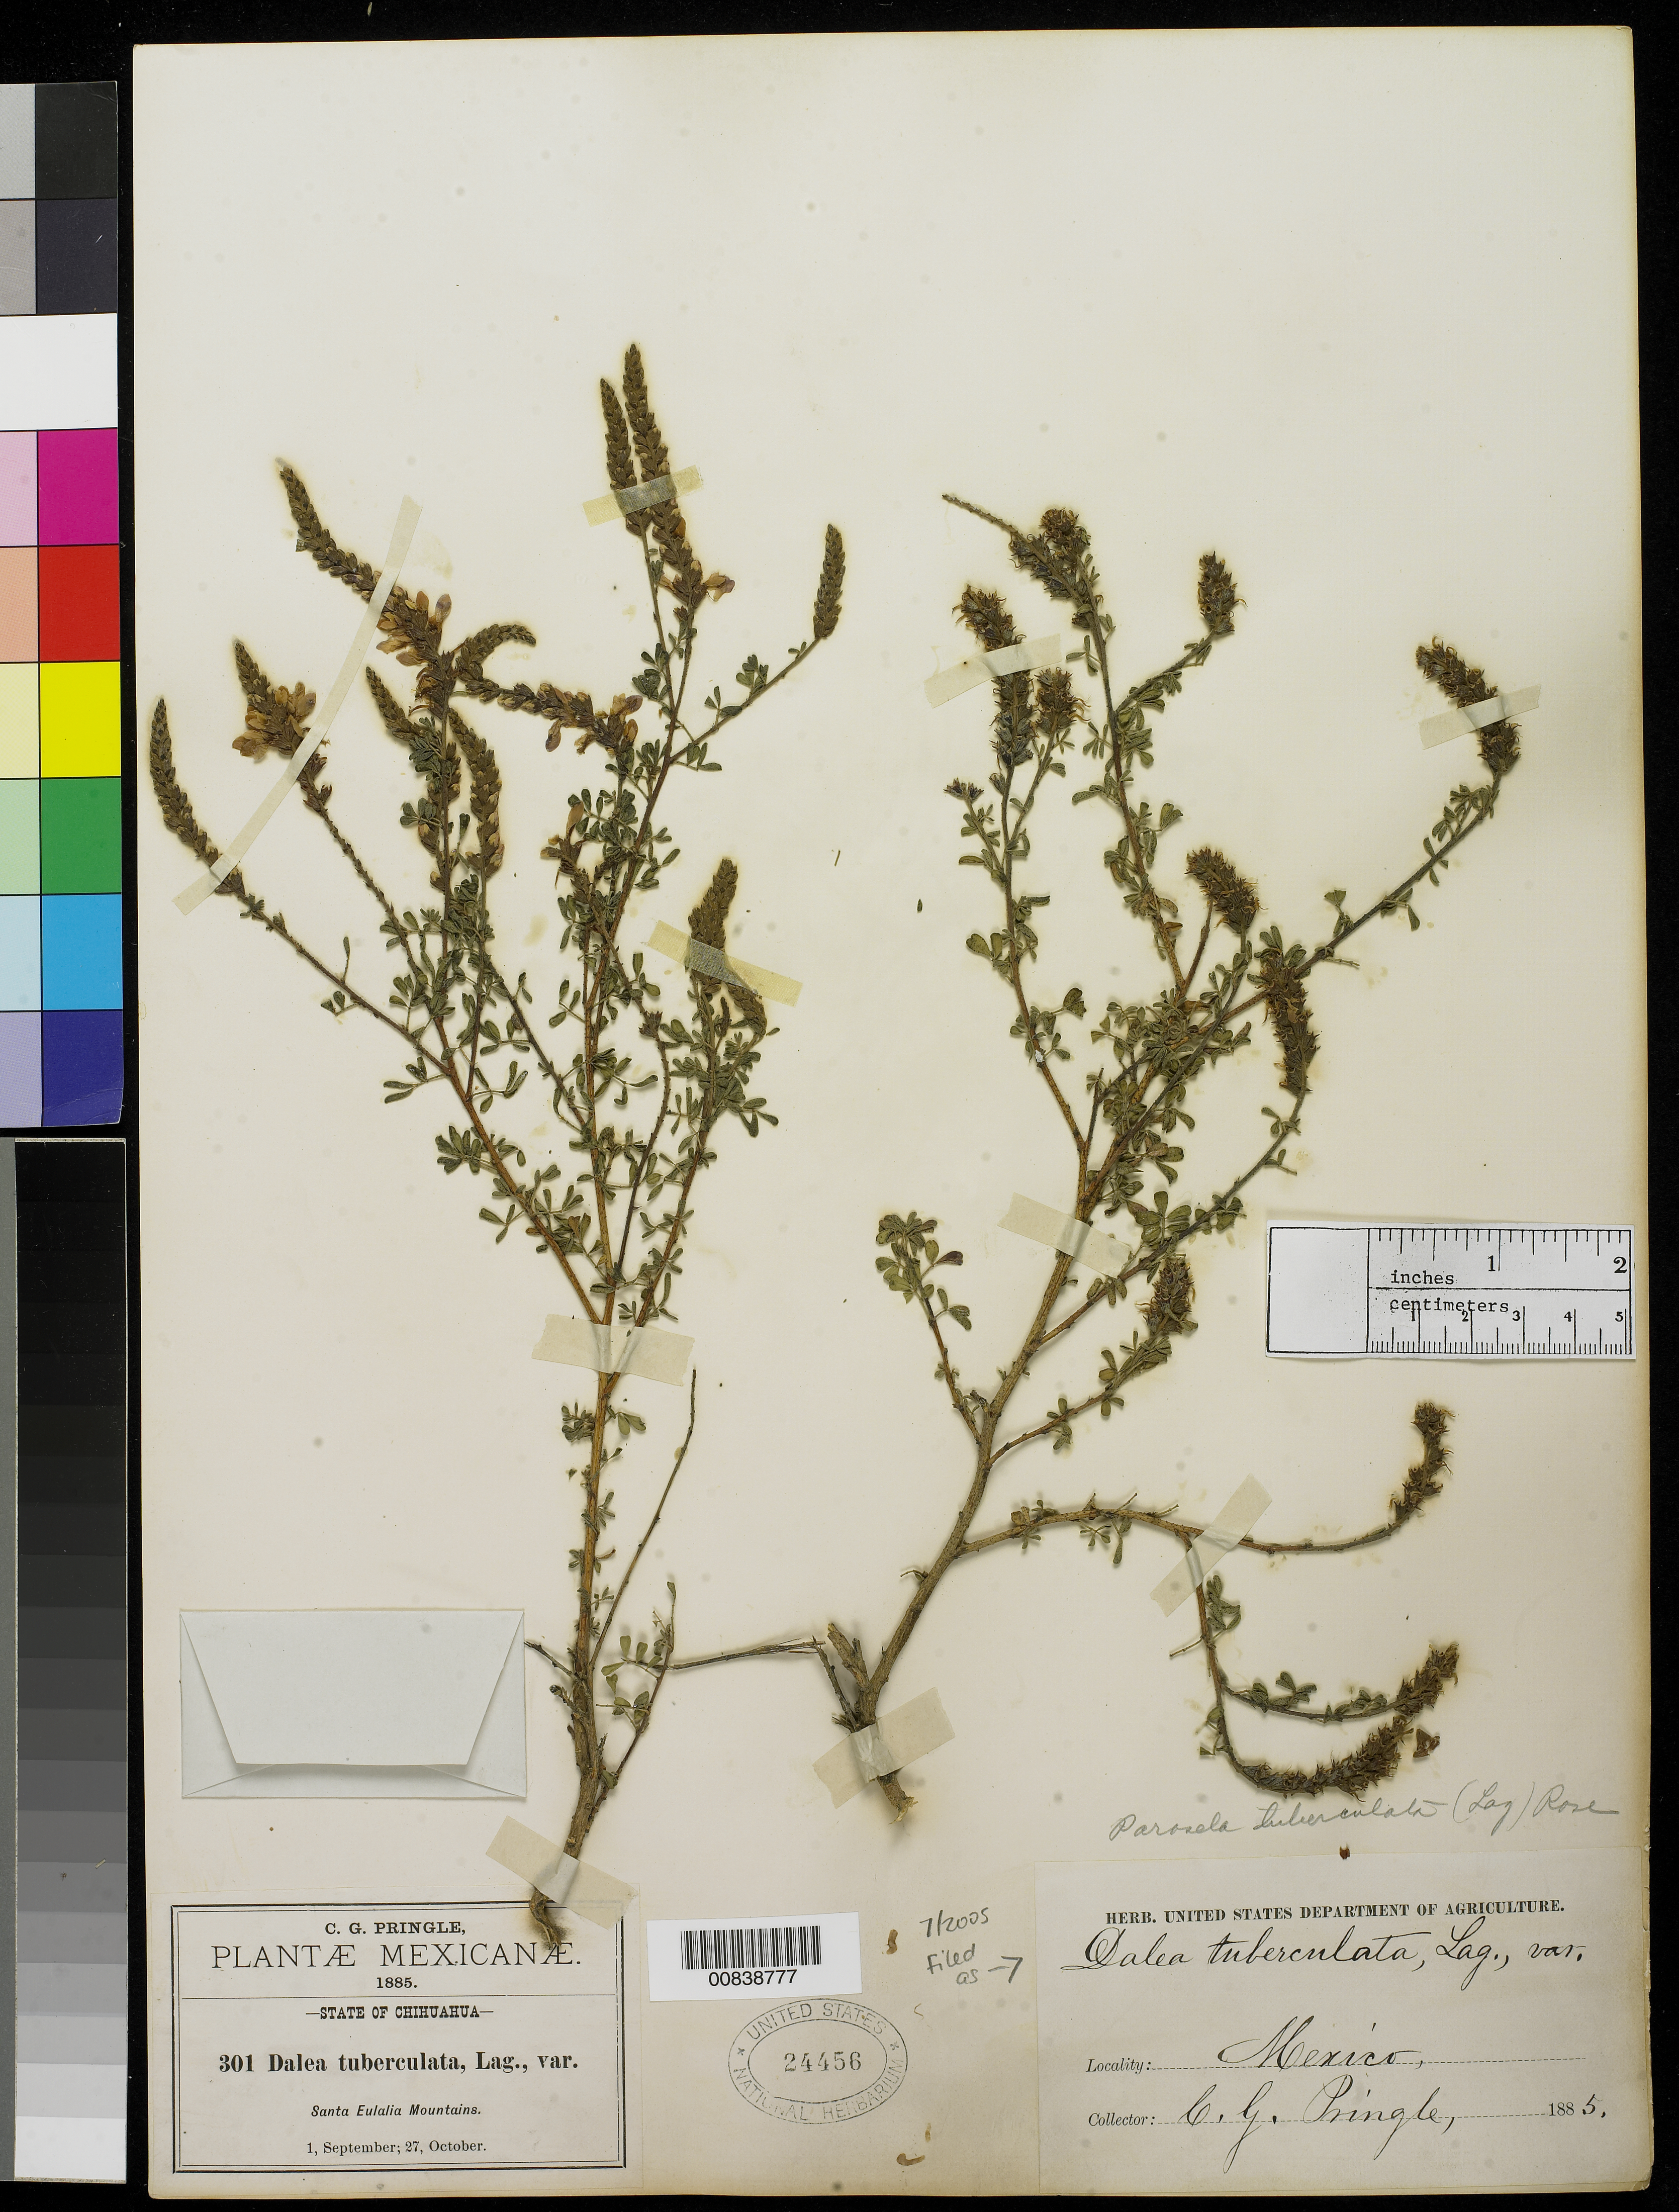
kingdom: Plantae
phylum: Tracheophyta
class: Magnoliopsida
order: Fabales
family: Fabaceae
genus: Dalea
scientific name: Dalea tuberculata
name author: Lag.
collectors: C. G. Pringle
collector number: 301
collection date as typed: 01 Sep 1885 to 27 Oct 1885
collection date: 1885-09-01/1885-10-27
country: Mexico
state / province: Chihuahua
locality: Santa Eulalia Mountains, Chihuahua.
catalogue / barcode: US 24456